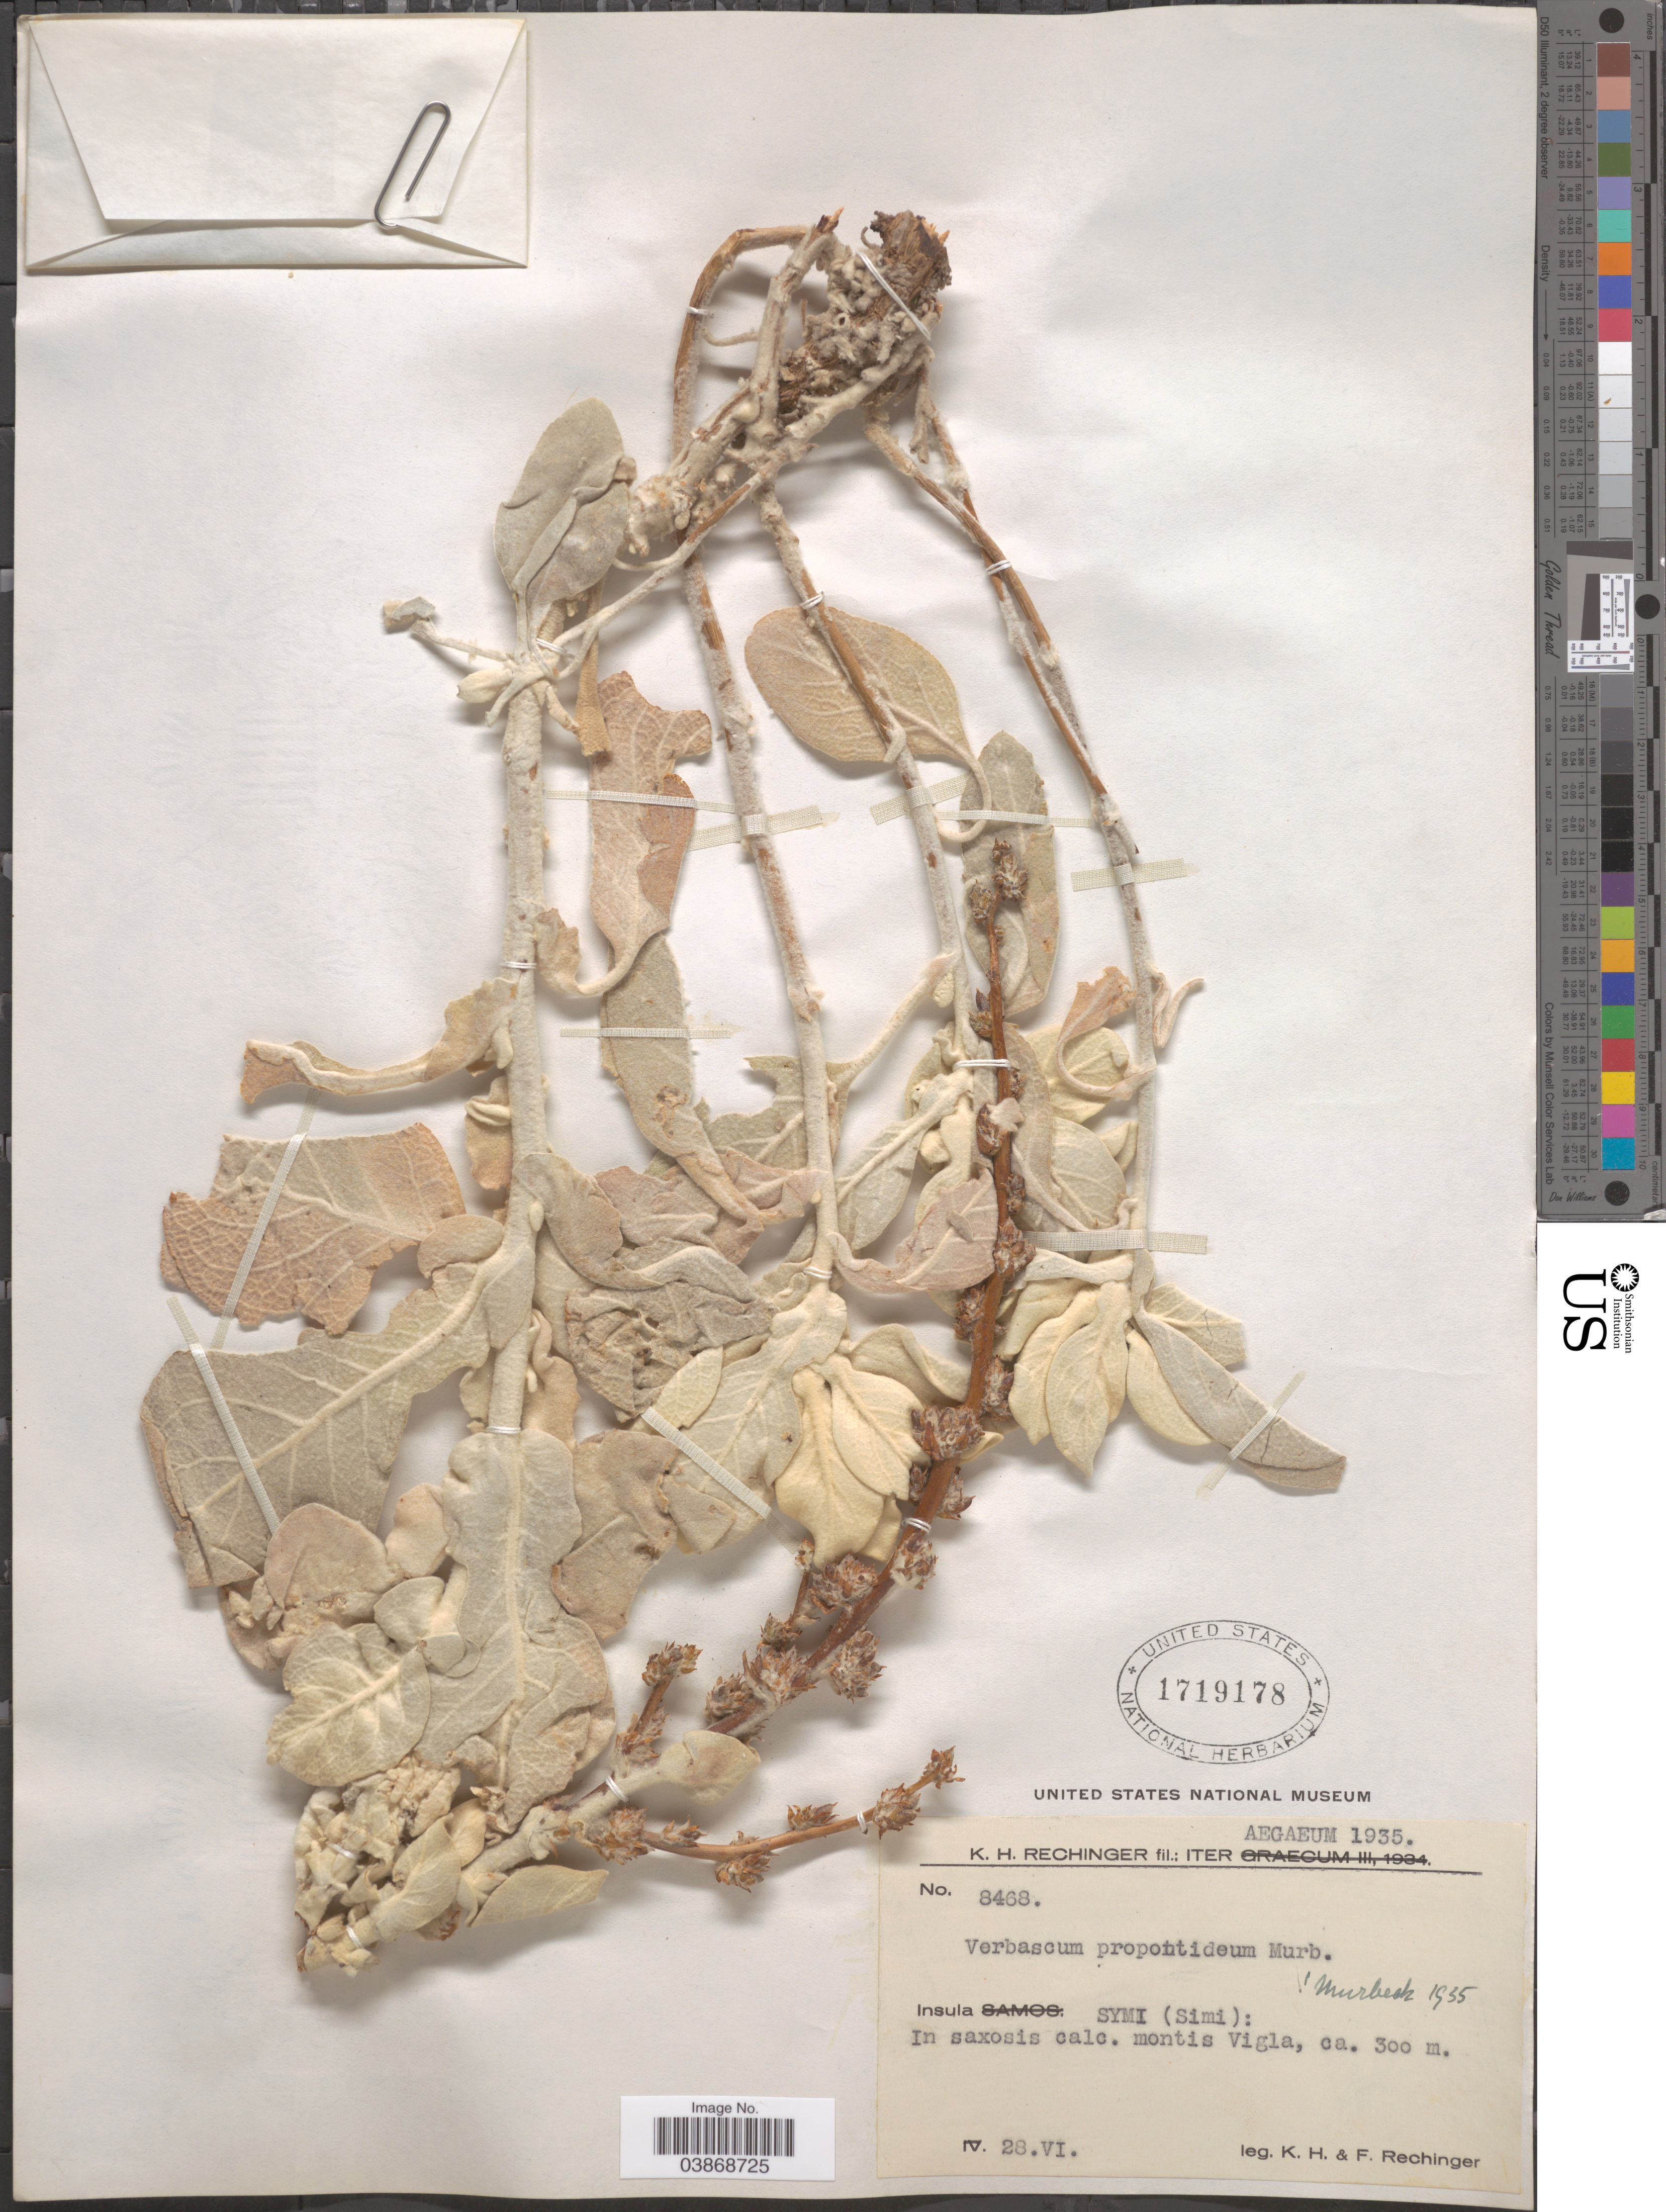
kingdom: Plantae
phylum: Tracheophyta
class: Magnoliopsida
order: Lamiales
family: Scrophulariaceae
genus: Verbascum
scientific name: Verbascum propontideum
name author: Murb.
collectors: K. H. Rechinger & F. Rechinger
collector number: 8468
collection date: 1935-06-28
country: Greece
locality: Iter Aegaeum. Insula Symi (Simi): In saxosis calc. montis Vigla.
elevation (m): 300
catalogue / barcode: US 1719178